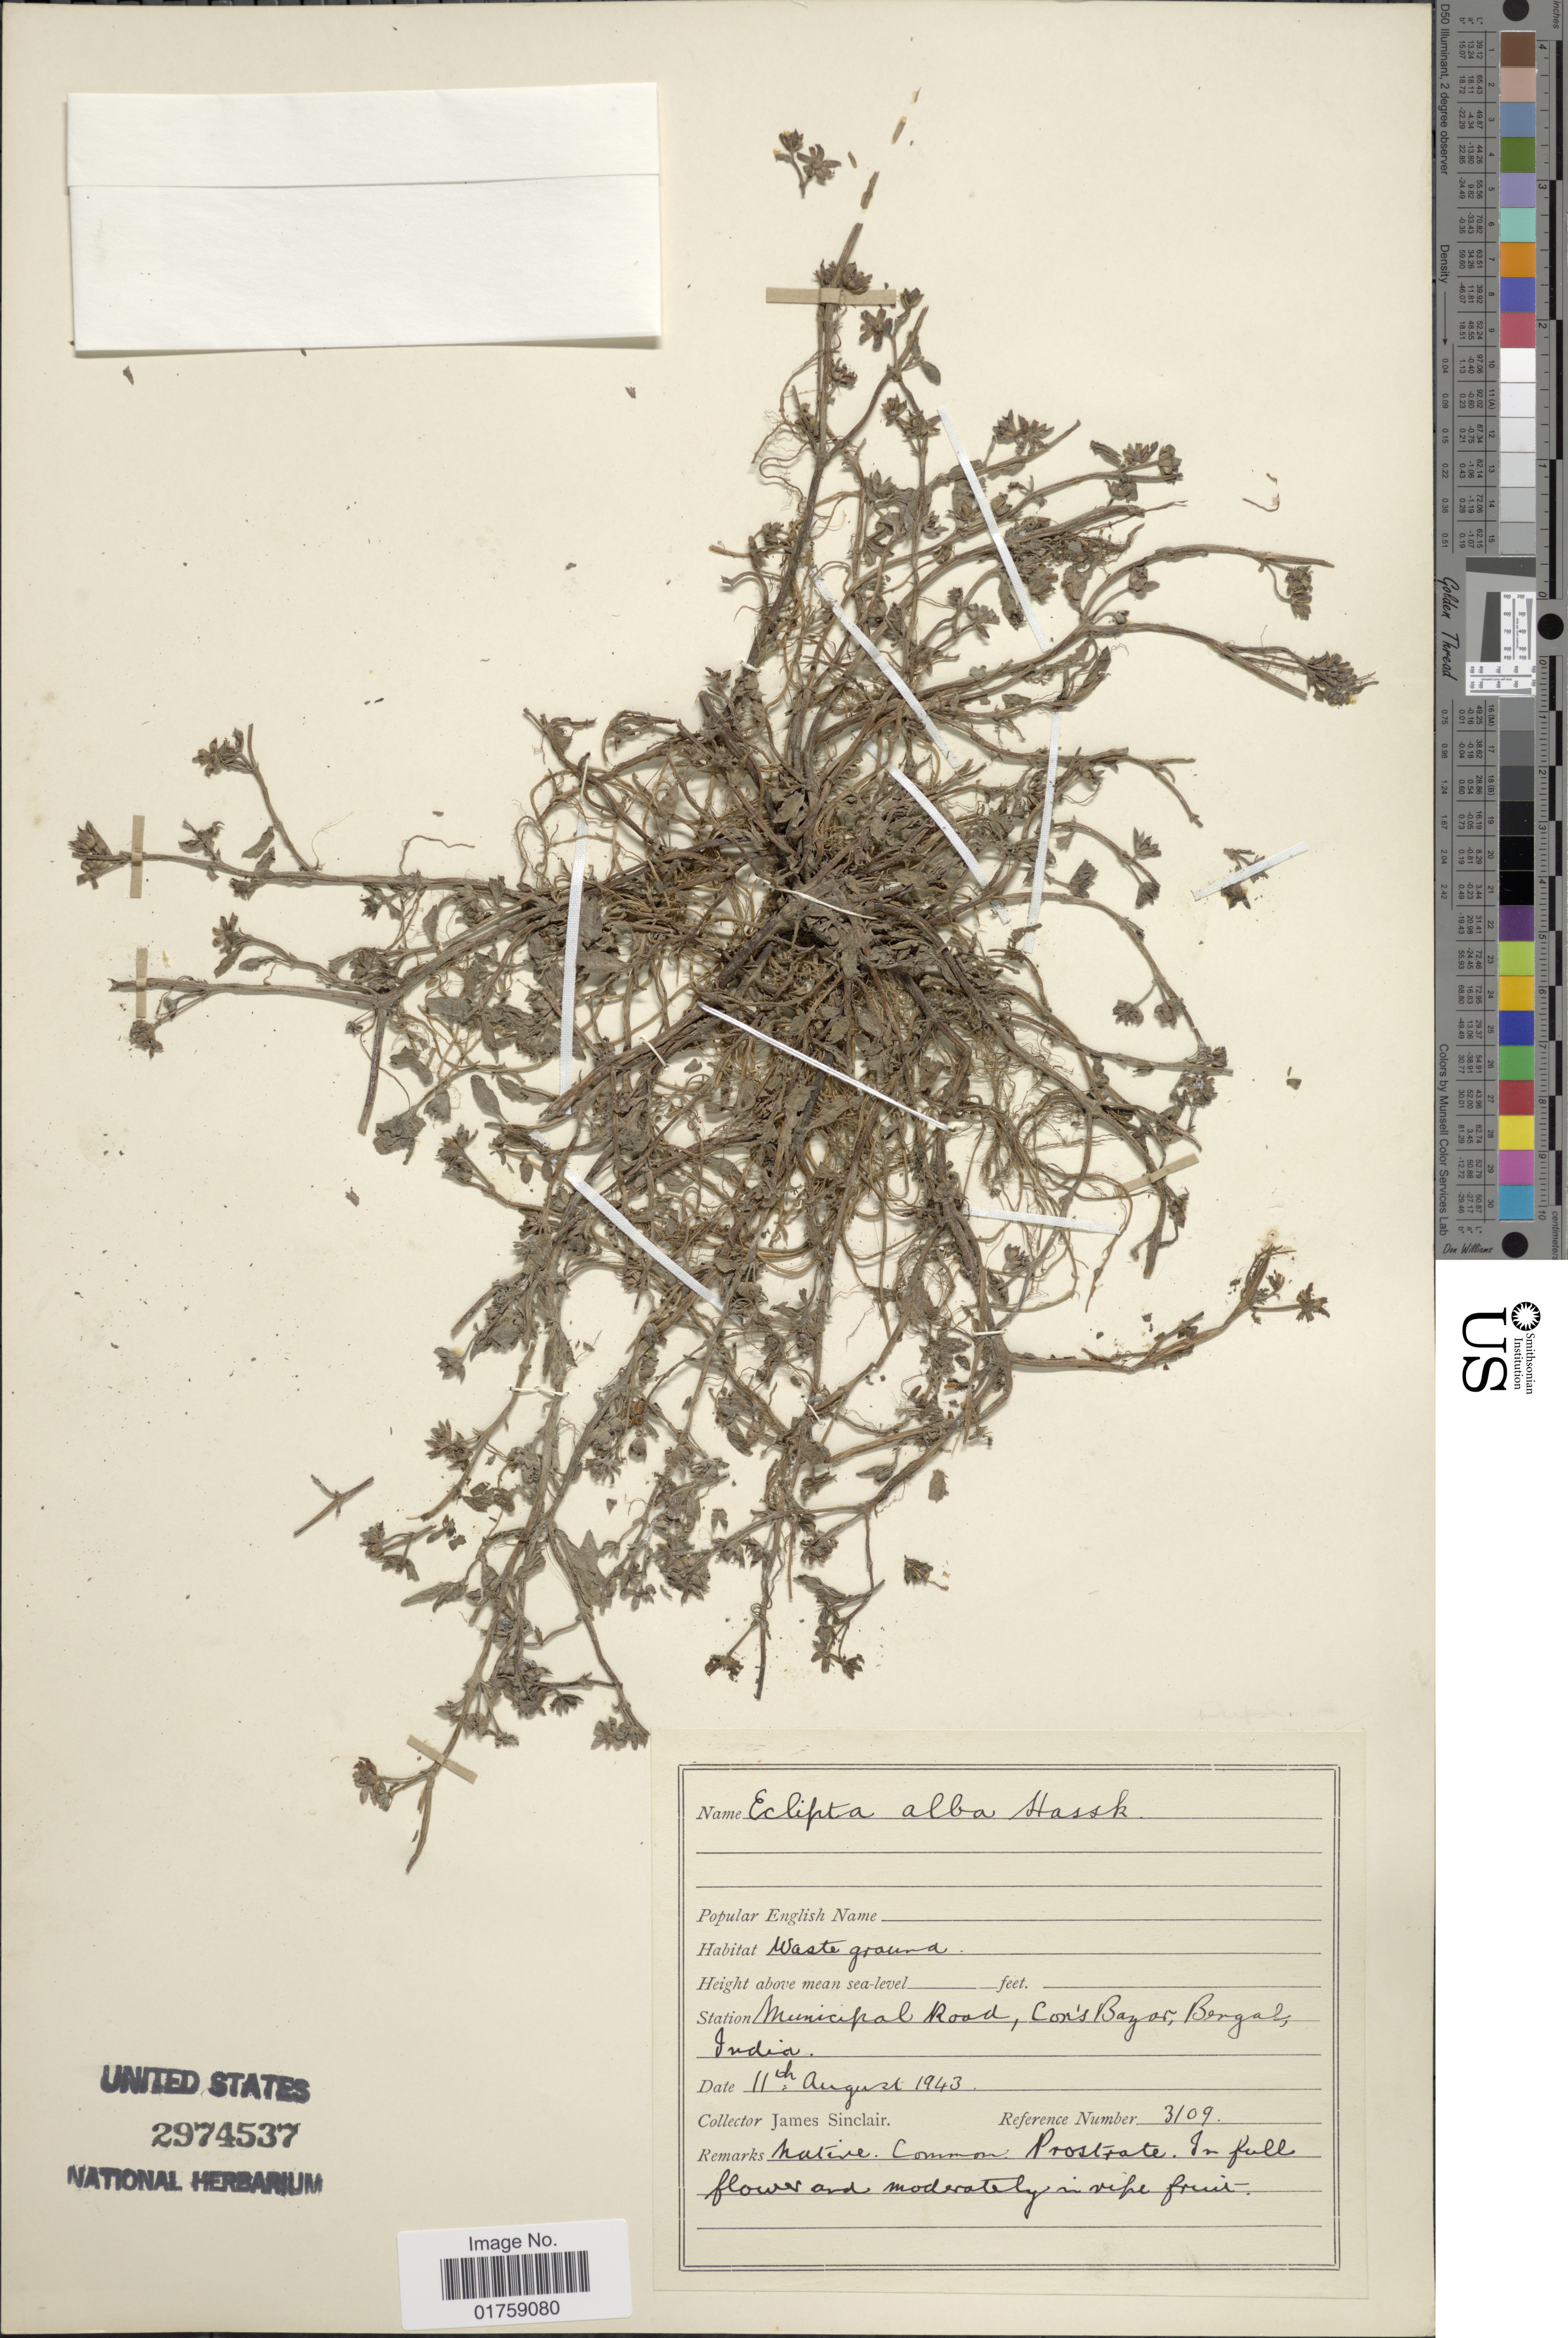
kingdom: Plantae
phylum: Tracheophyta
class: Magnoliopsida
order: Asterales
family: Asteraceae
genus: Eclipta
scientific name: Eclipta prostrata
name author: (L.) L.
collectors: J. Sinclair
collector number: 3109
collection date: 1943-08-11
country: Bangladesh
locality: Municipal Road, Cox's Bazar, Bengal, India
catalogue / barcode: US 2974537